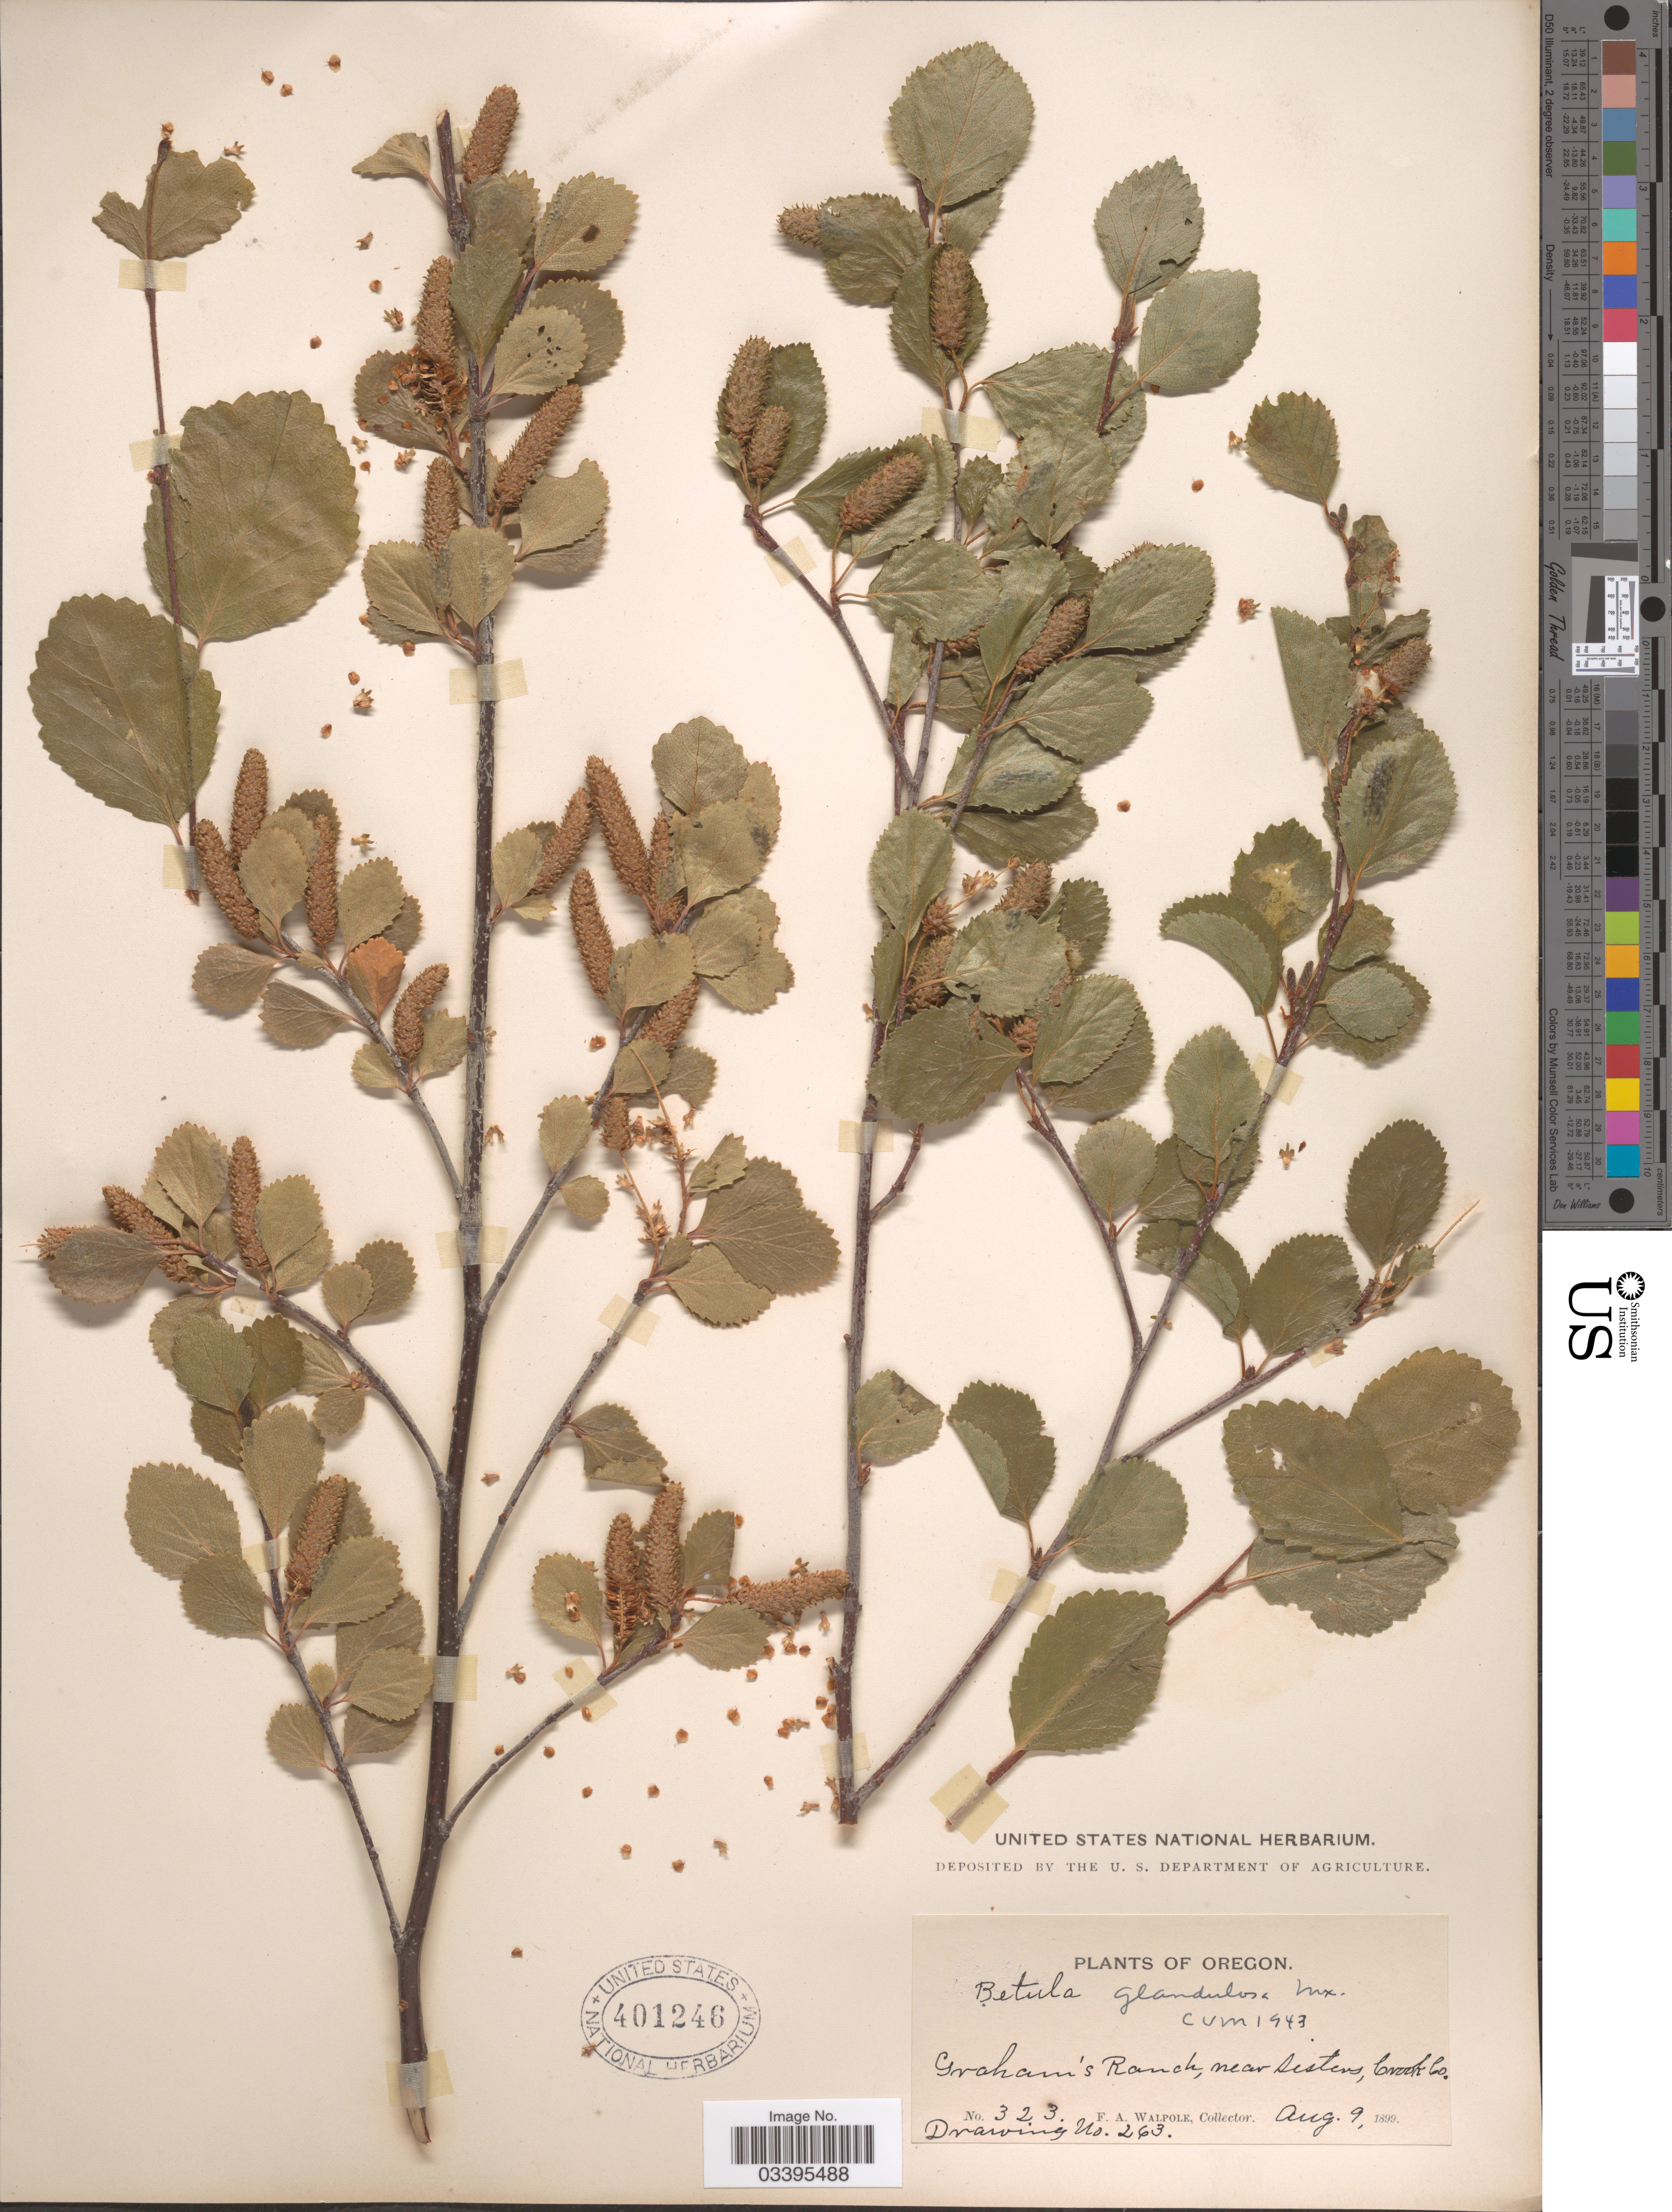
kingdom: Plantae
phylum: Tracheophyta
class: Magnoliopsida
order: Fagales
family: Betulaceae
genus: Betula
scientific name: Betula glandulosa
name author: Michx.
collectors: F. Walpole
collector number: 323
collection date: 1899-08-09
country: United States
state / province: Oregon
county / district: Crook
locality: Graham's Ranch, near Sisters, Crook Co.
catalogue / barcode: US 401246